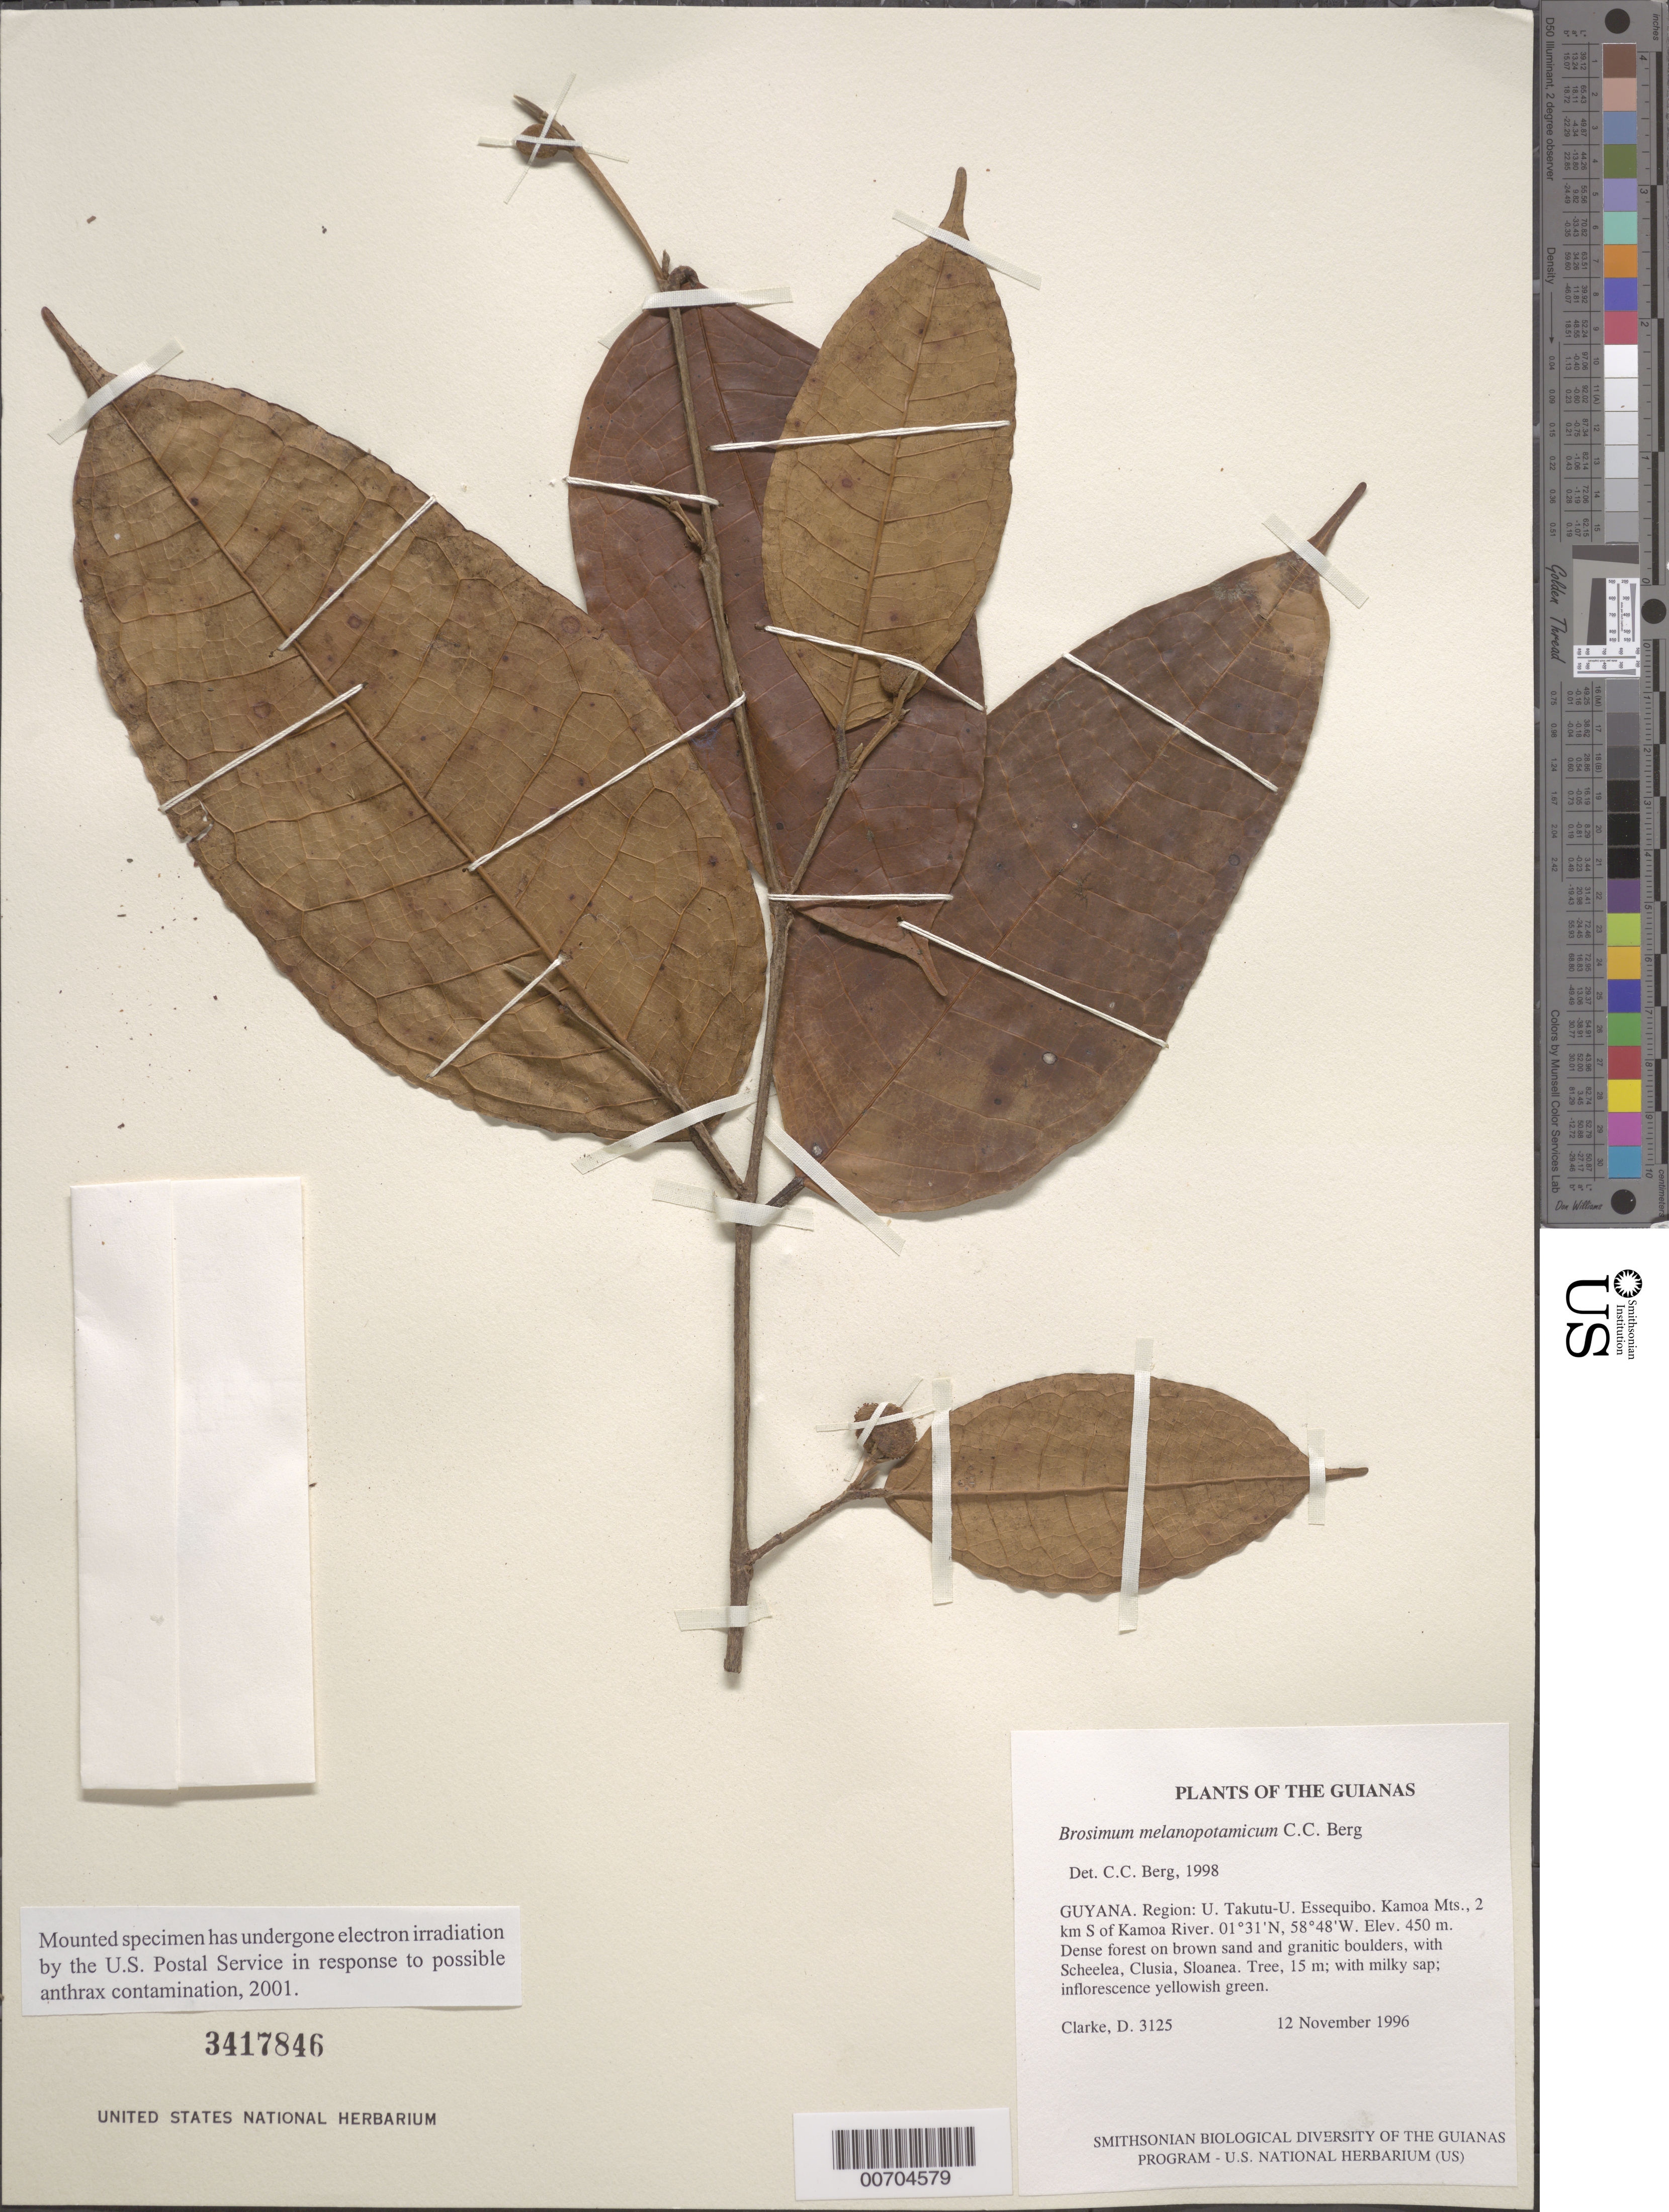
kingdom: Plantae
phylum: Tracheophyta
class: Magnoliopsida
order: Rosales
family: Moraceae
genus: Brosimum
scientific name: Brosimum melanopotamicum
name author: C.C. Berg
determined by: Berg, C. C.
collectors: H. D. Clarke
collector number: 3125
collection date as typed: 12 November 1996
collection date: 1996-11-12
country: Guyana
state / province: U. Takutu-U. Essequibo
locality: Kamoa Mts., 2 km S of Kamoa River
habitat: Dense forest on brown sand and granitic boulders, with Scheelea, Clusia, Sloanea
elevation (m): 450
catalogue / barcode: US 3417846